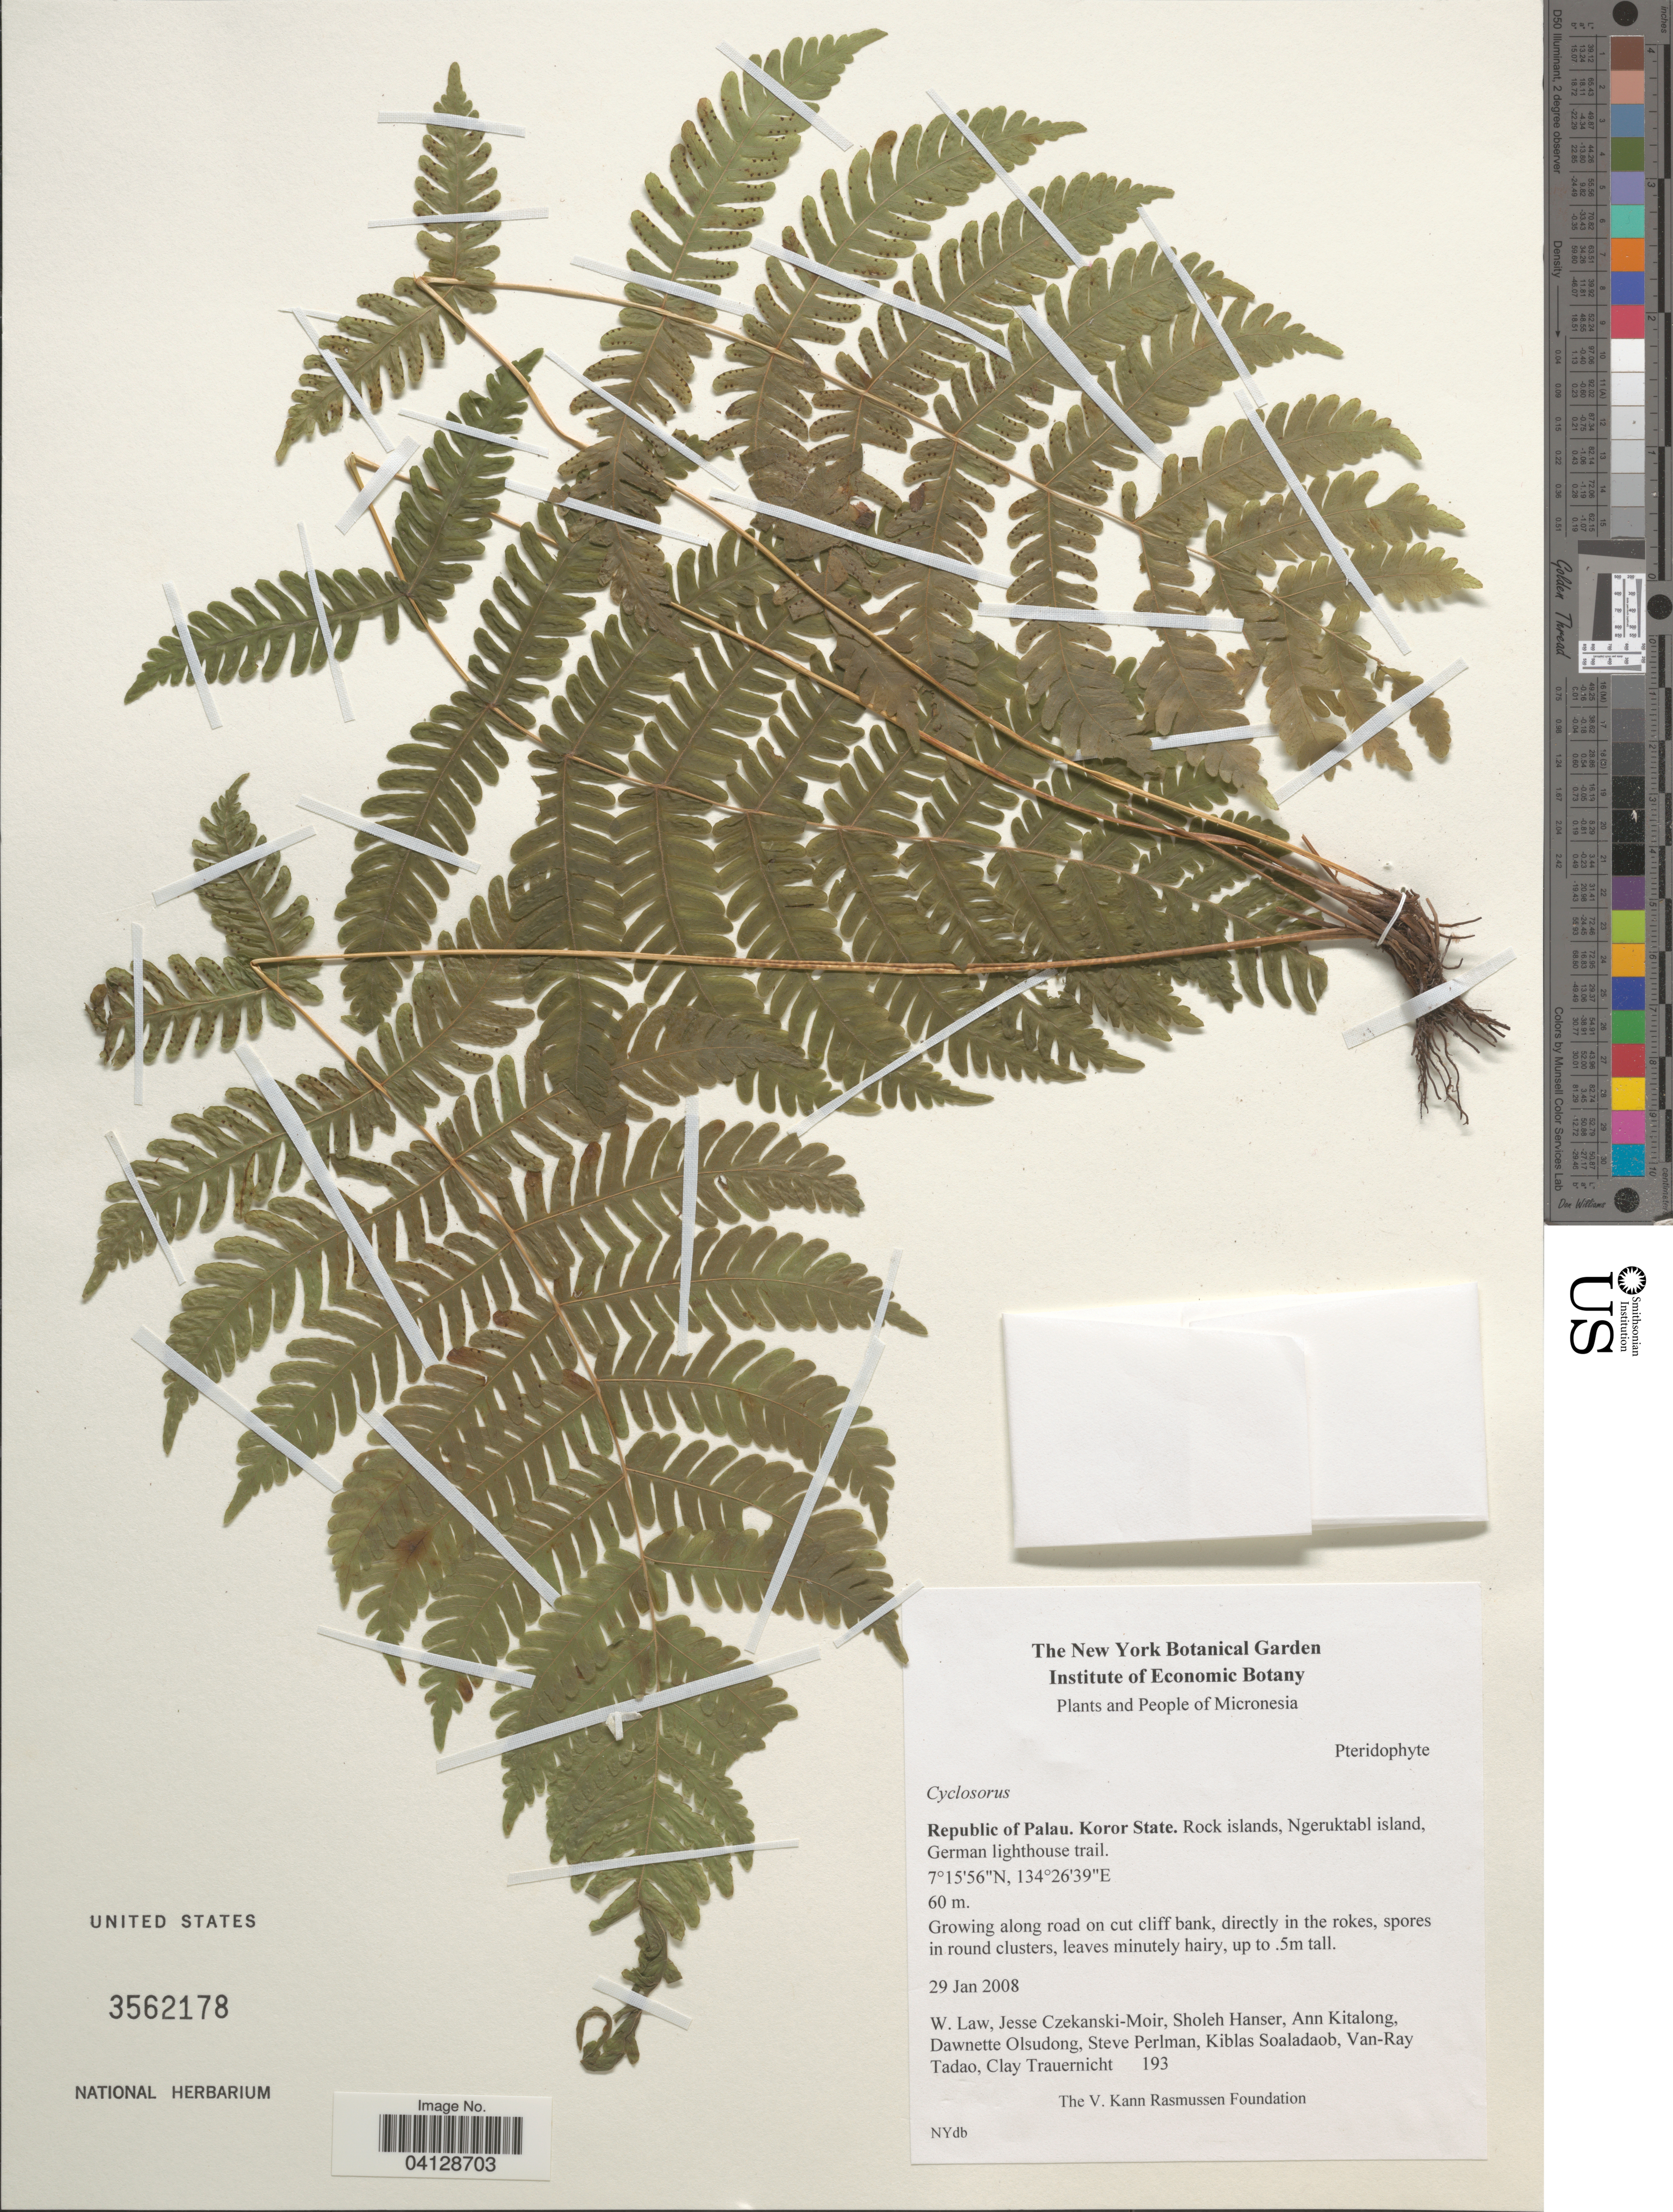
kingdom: Plantae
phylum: Tracheophyta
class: Polypodiopsida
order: Polypodiales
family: Thelypteridaceae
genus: Cyclosorus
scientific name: Cyclosorus sp.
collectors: W. Law, J. Czekanski-Moir, S. Hanser, A. Kitalong & et al.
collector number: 193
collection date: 2008-01-29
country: Palau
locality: Micronesia. Republic of Palau. Koror State. Rock islands, Ngeruktabl island, German lighthouse trail.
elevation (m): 60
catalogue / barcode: US 3562178